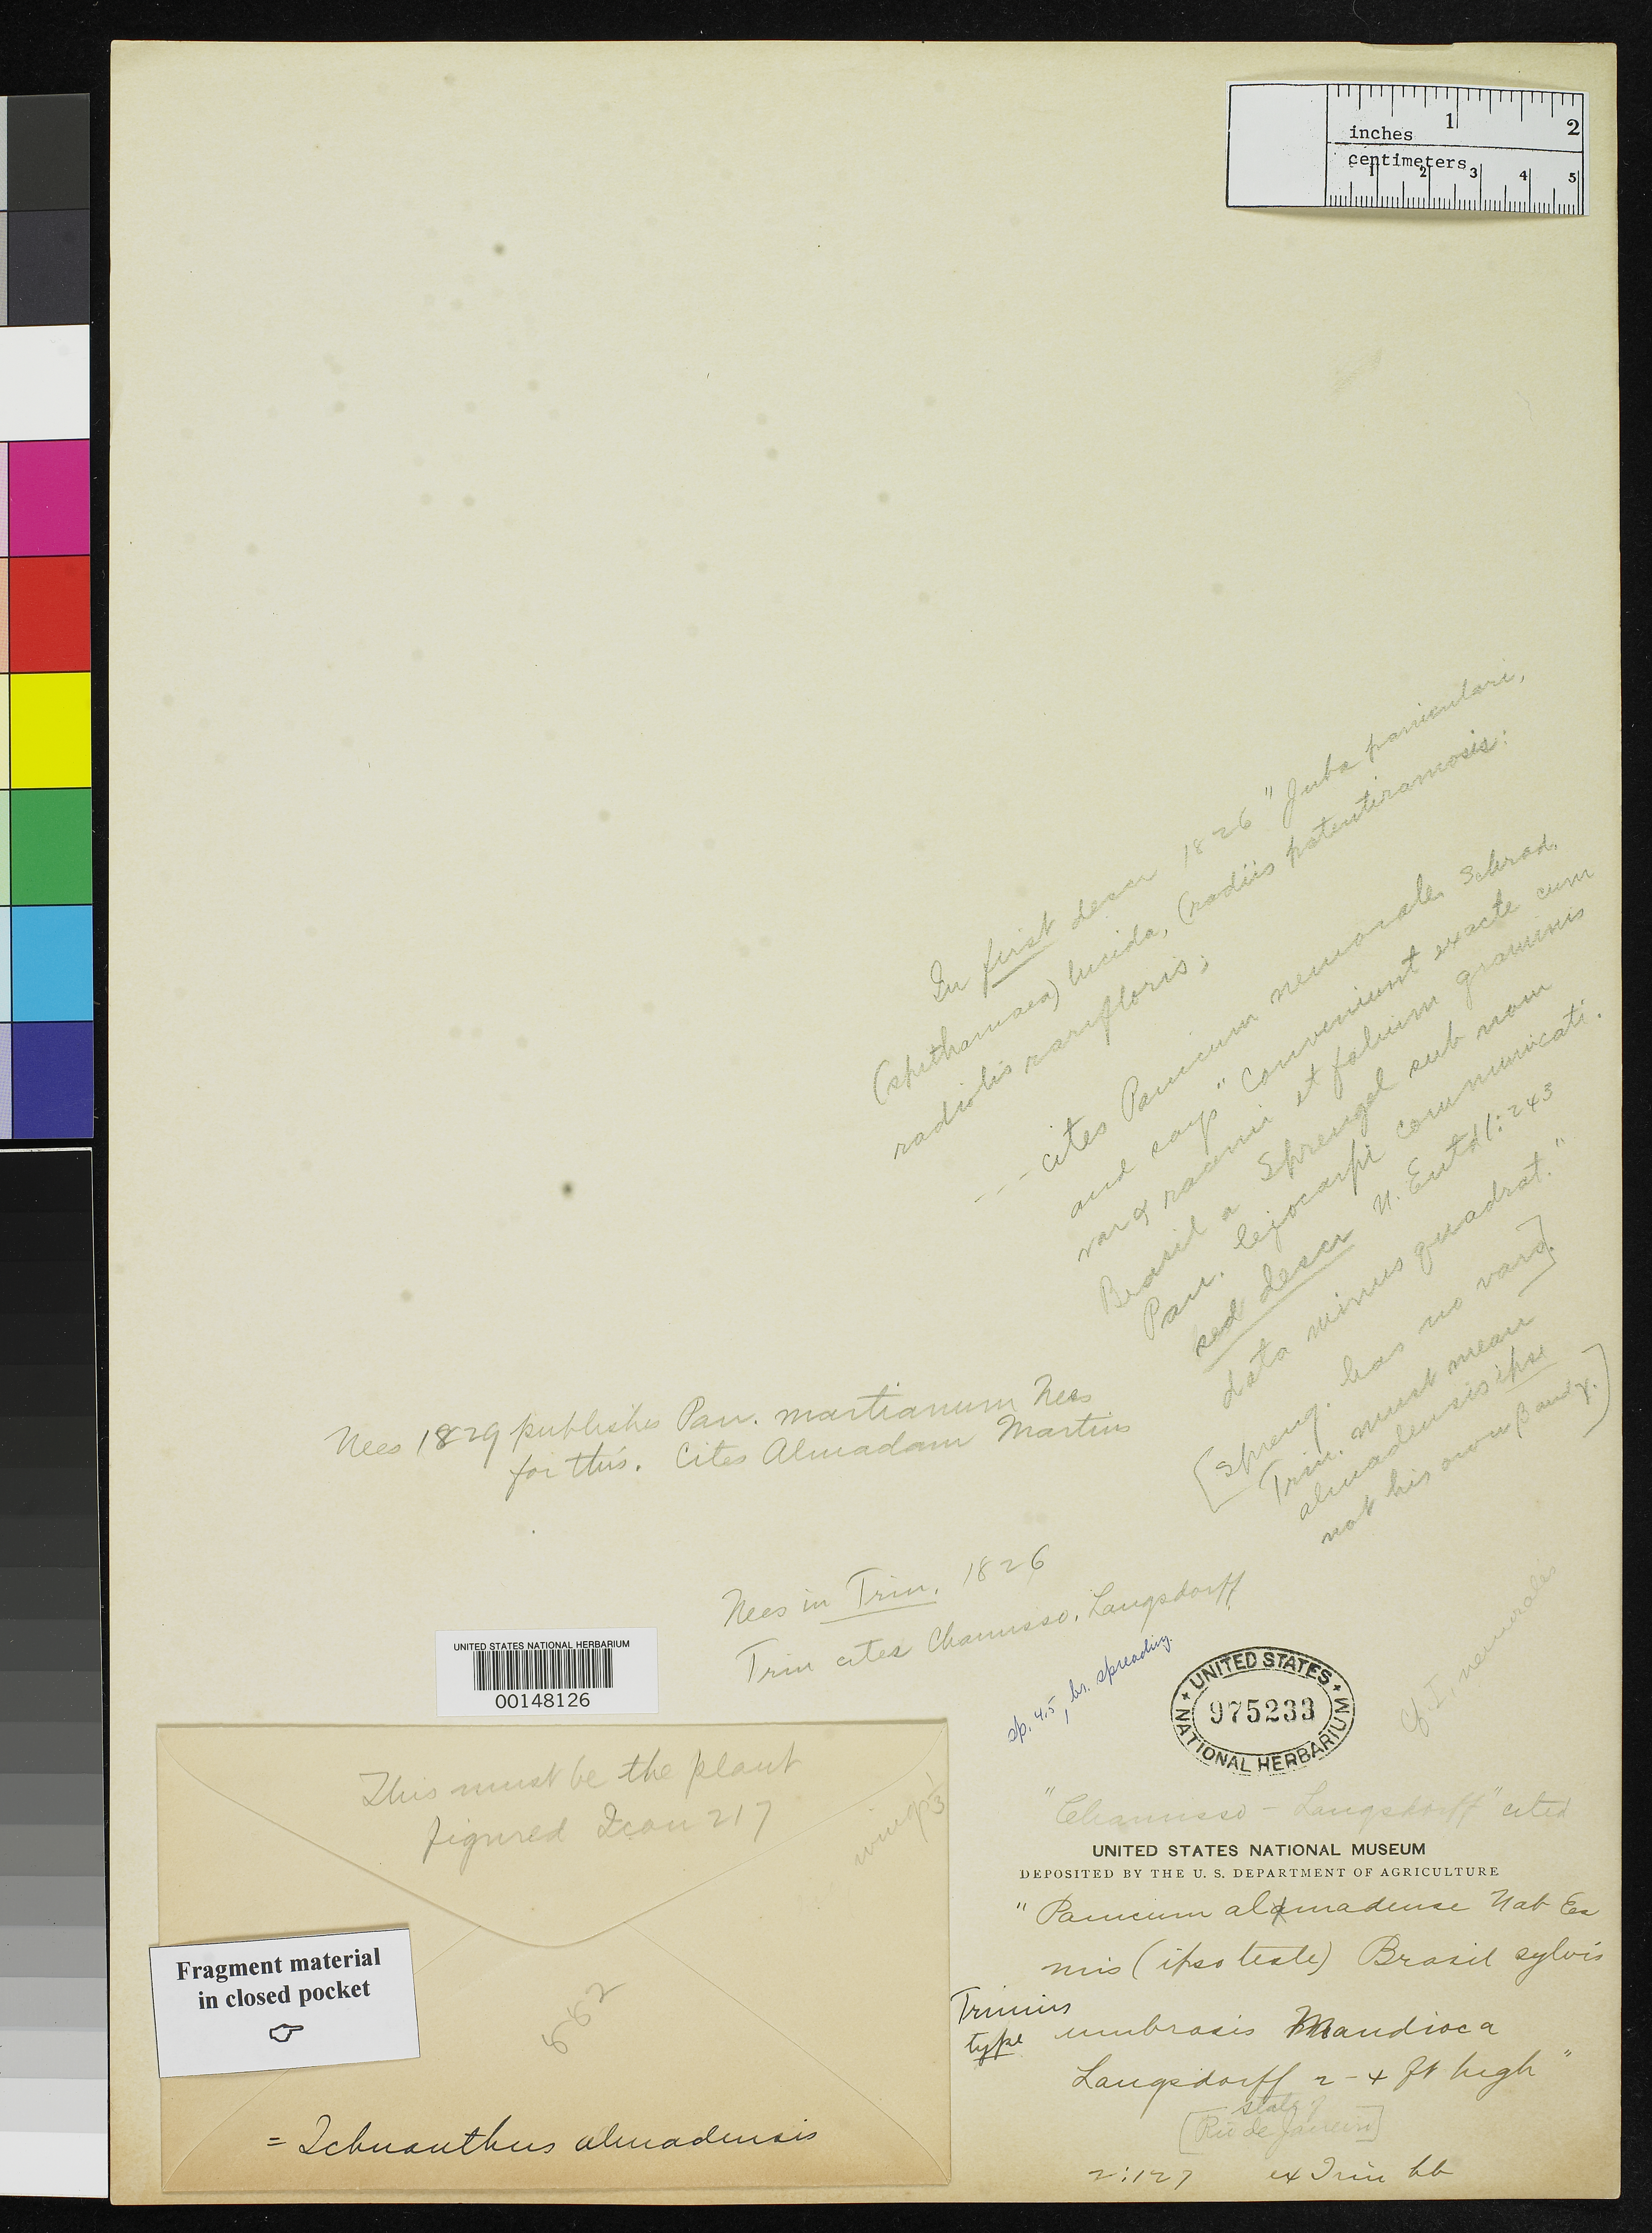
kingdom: Plantae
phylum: Tracheophyta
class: Liliopsida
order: Poales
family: Poaceae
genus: Panicum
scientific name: Panicum almadense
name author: Nees ex Trin.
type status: Type Fragment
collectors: G. H. von Langsdorff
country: Brazil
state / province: Rio de Janeiro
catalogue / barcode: US 975233